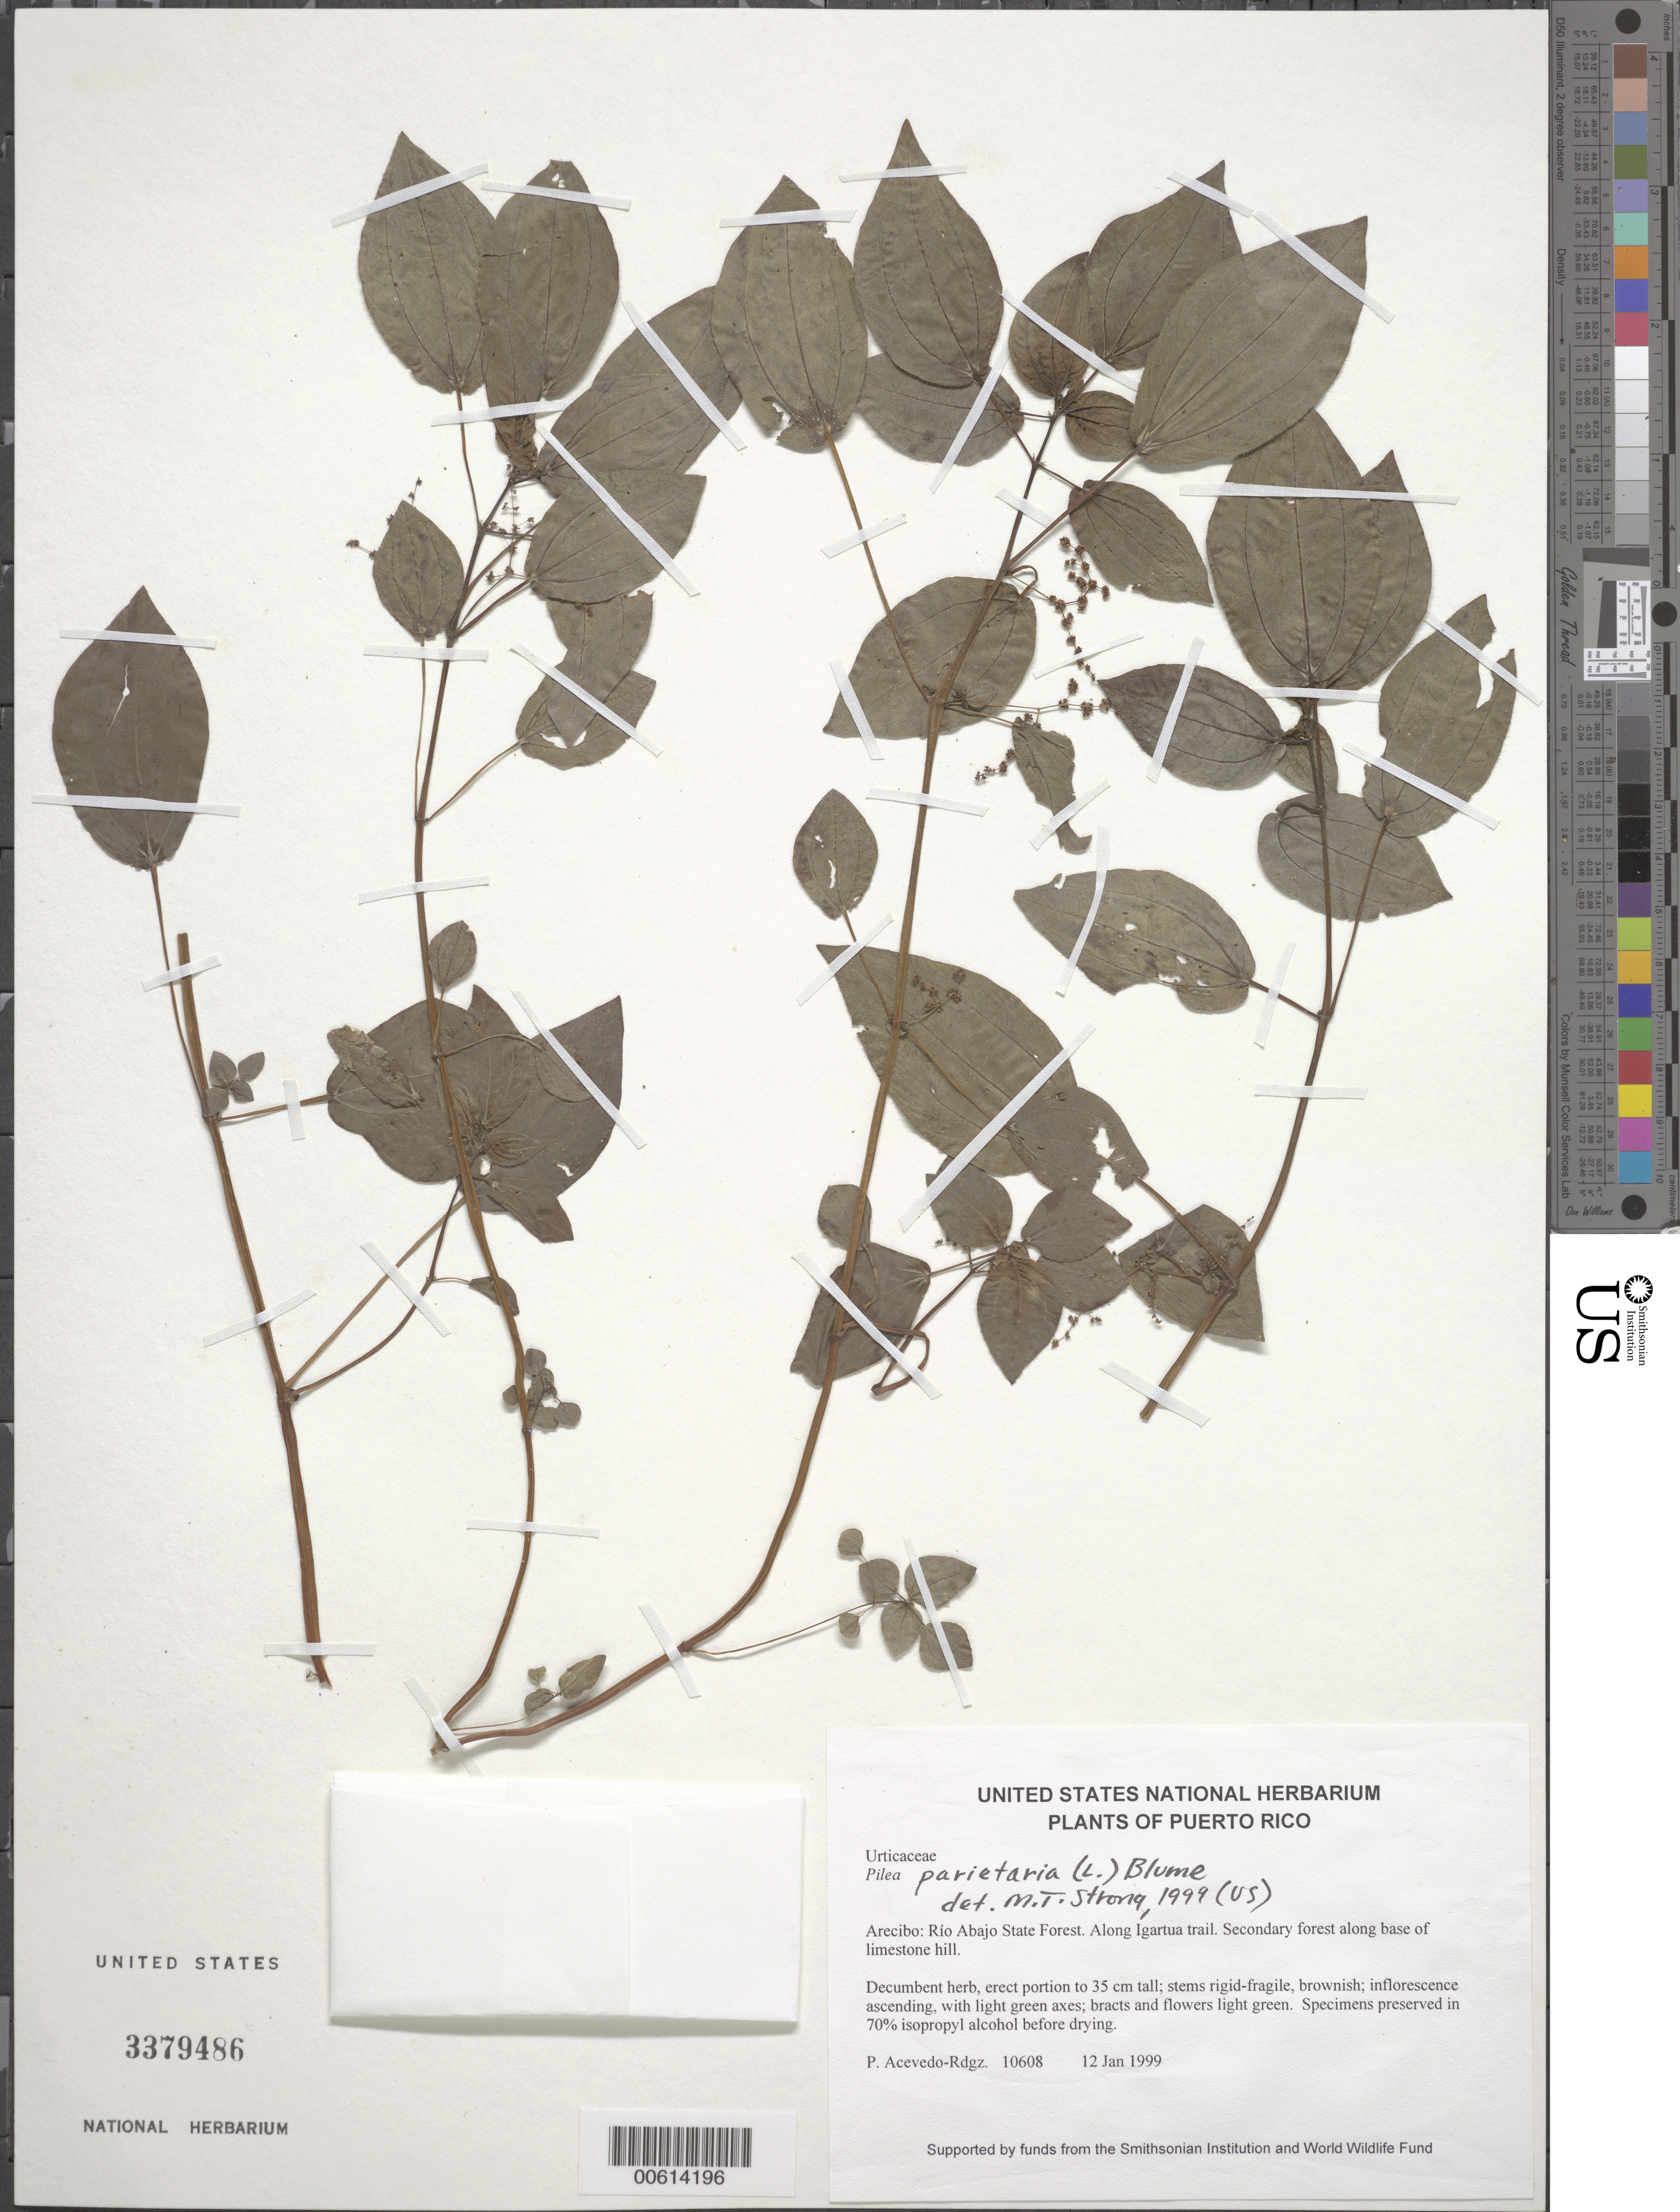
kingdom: Plantae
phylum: Tracheophyta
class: Magnoliopsida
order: Rosales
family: Urticaceae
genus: Pilea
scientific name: Pilea parietaria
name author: (L.) Blume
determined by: Strong, M. T., (US), Smithsonian Institution - National Museum of Natural History (UNITED STATES)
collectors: P. Acevedo-Rodr.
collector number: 10608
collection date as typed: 12 Jan 1999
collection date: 1999-01-12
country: Puerto Rico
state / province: Arecibo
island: Puerto Rico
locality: Arecibo; Río Abajo State Forest. Along Igartua trail.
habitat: Secondary forest along base of limestone hill.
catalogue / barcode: US 3379486